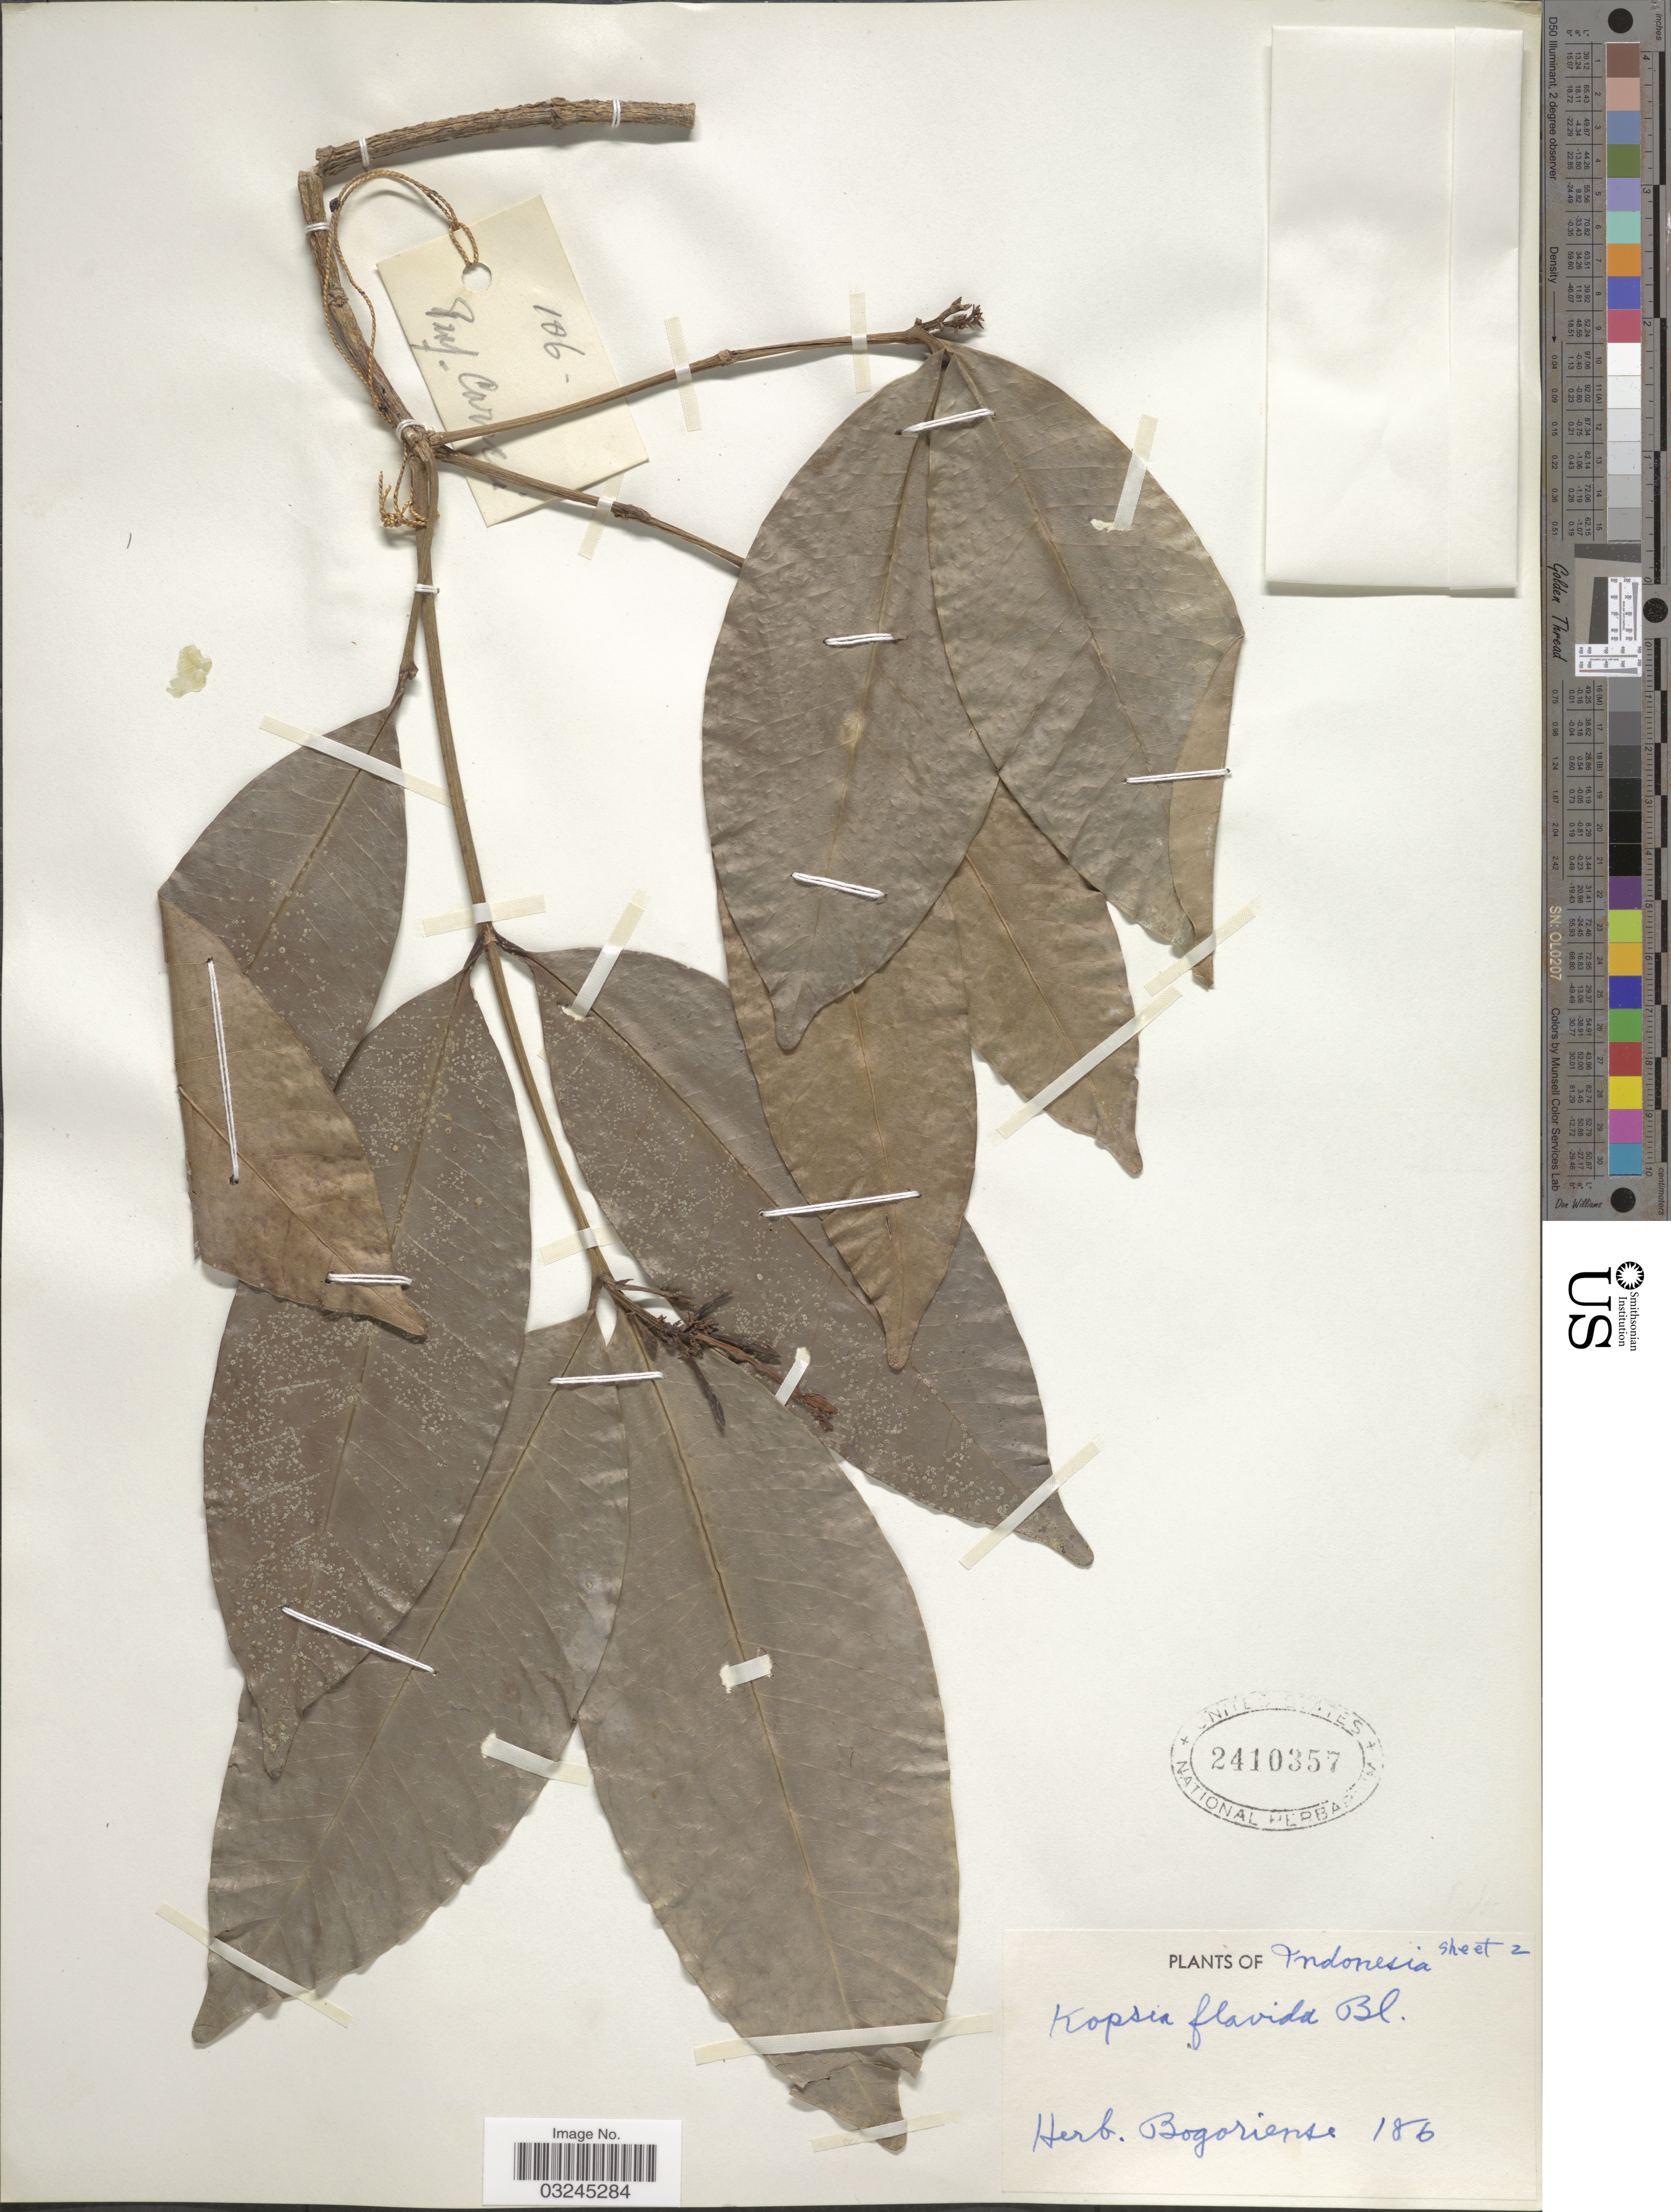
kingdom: Plantae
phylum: Tracheophyta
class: Magnoliopsida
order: Gentianales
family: Apocynaceae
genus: Kopsia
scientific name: Kopsia arborea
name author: Blume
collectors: ex herb. Bogoriense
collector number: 186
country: Indonesia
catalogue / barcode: US 2410357